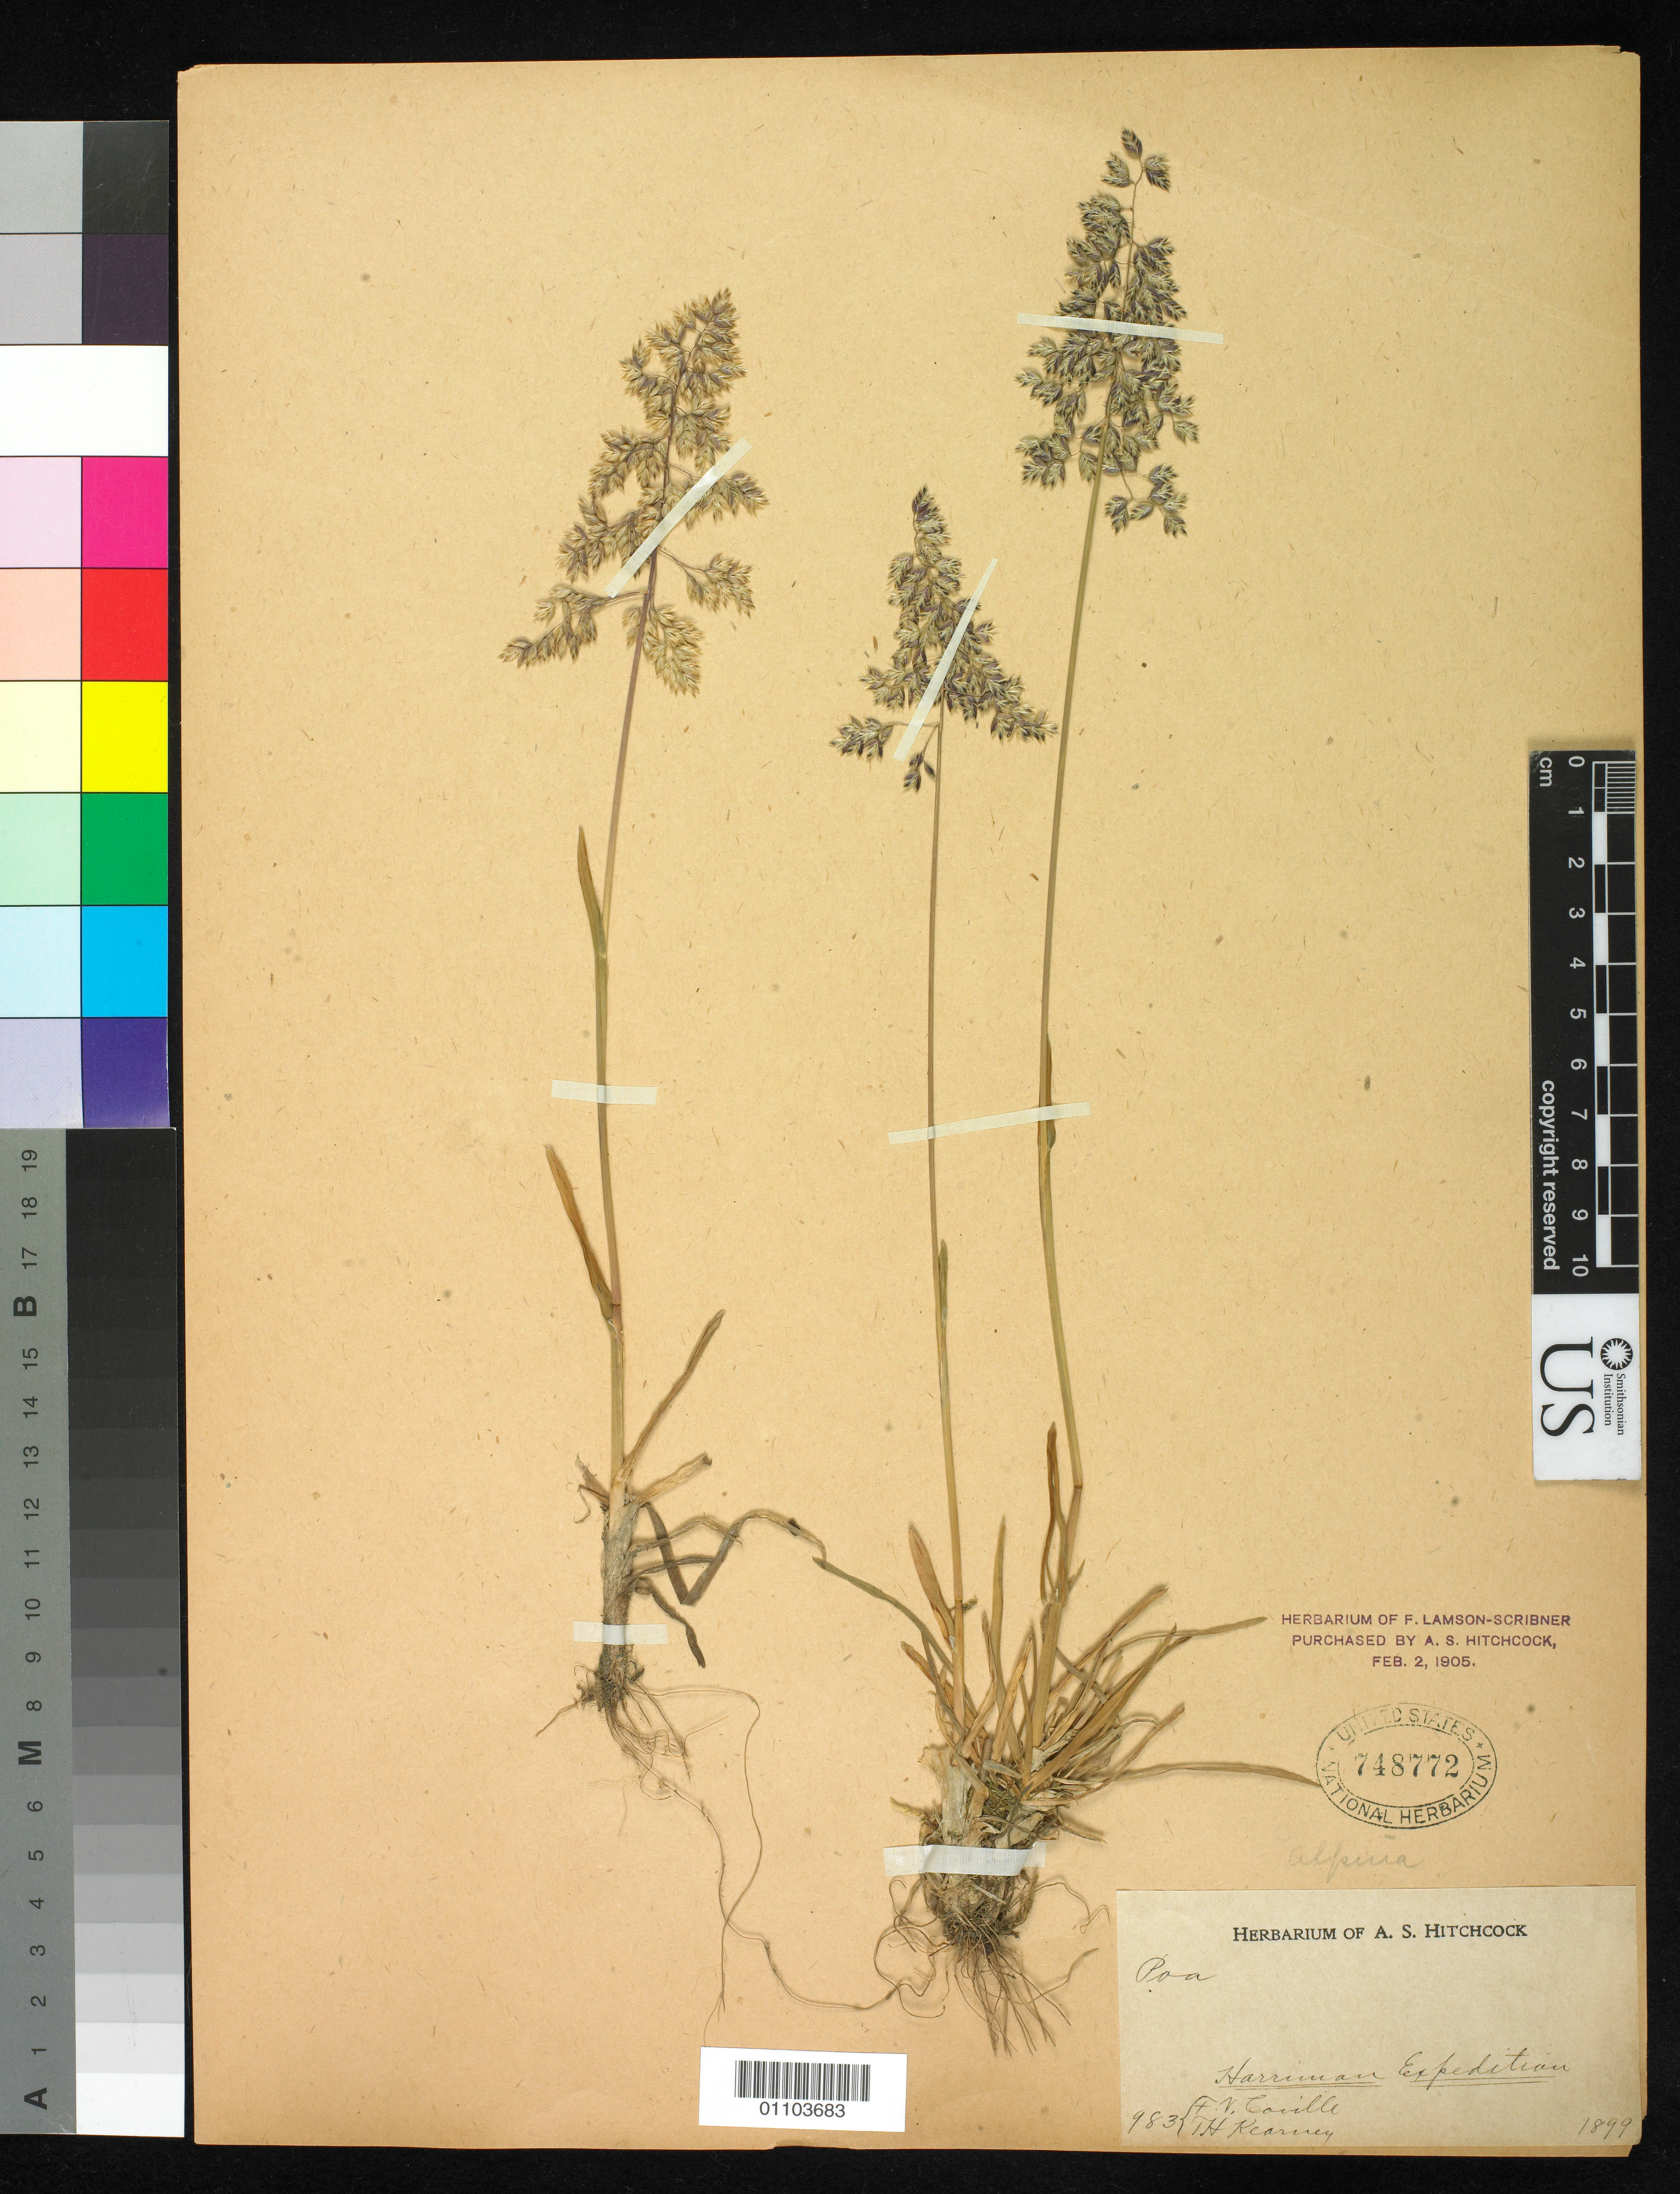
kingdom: Plantae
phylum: Tracheophyta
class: Liliopsida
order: Poales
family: Poaceae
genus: Poa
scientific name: Poa alpina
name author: L.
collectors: F. V. Coville & T. H. Kearney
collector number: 983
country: United States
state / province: Alaska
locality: (Hidden Glacier, Russell Fiord)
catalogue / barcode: US 748772